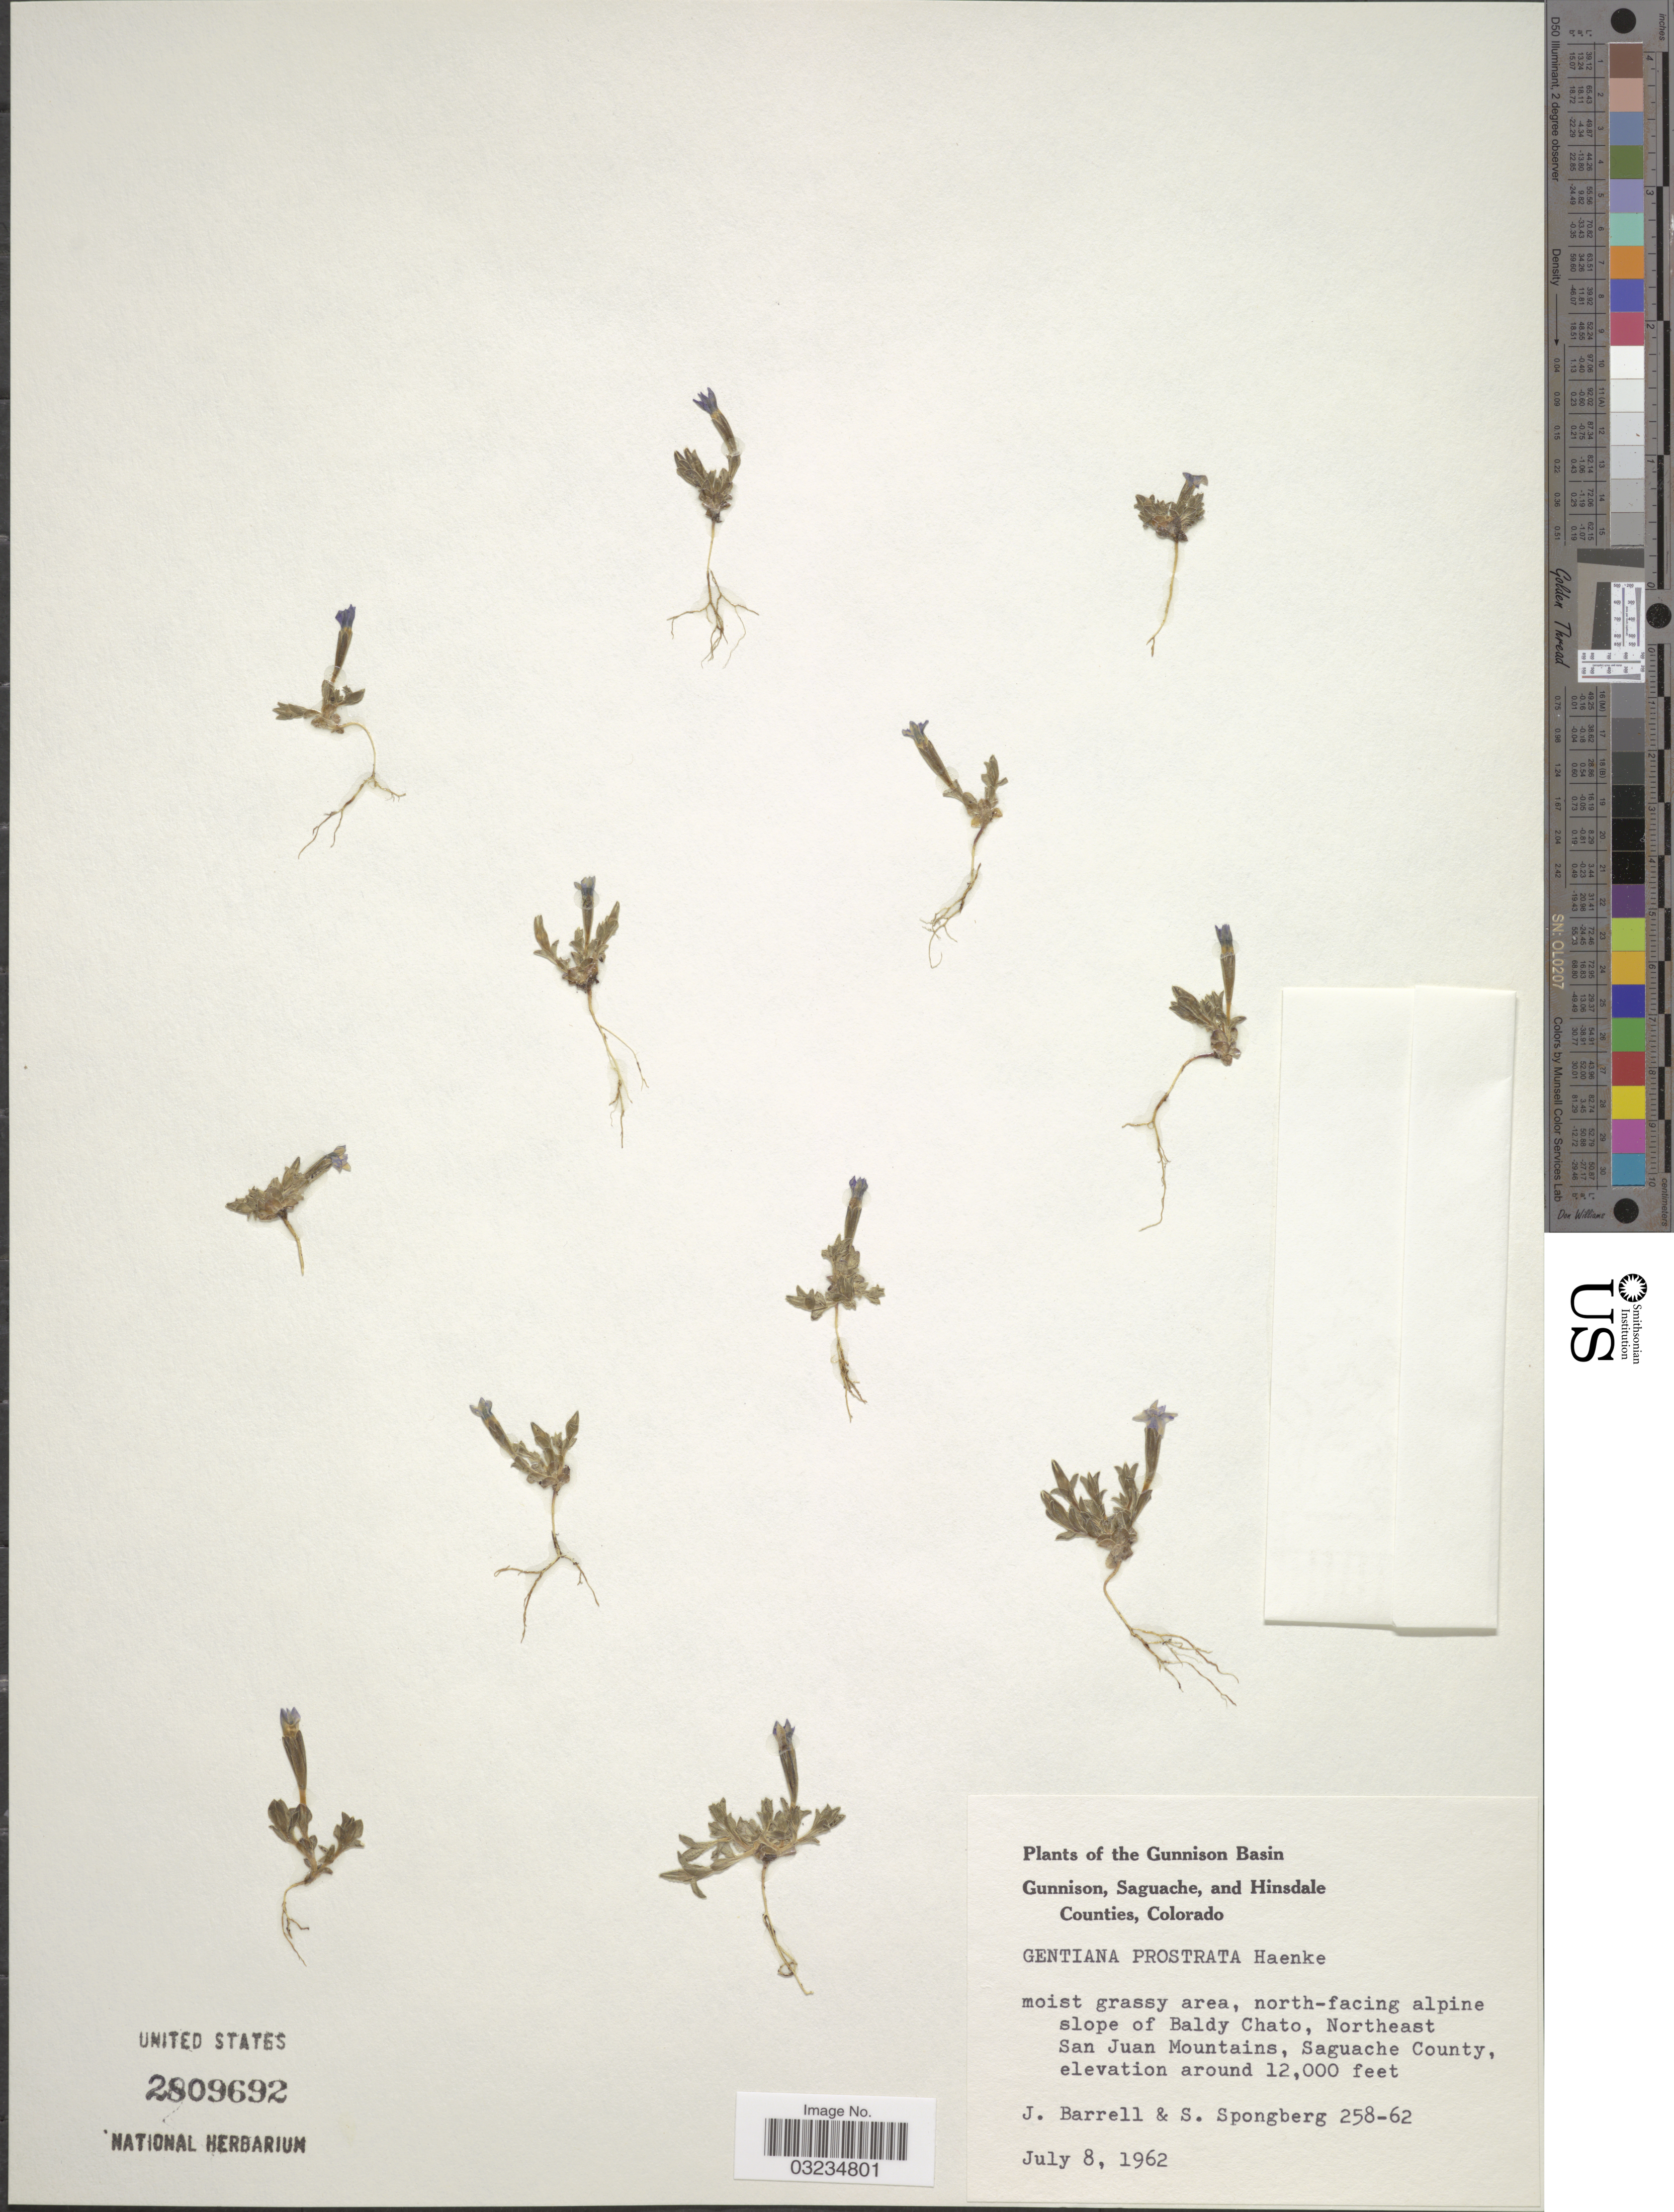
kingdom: Plantae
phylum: Tracheophyta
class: Magnoliopsida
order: Gentianales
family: Gentianaceae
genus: Gentiana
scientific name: Gentiana prostrata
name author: Haenke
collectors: J. Barrell & S. A.Spongberg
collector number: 258-62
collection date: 1962-07-08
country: United States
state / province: Colorado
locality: Gunnison Basin. Moist grassy area, north-facing alpine slope of Baldy Chato, Northeast San Juan Mountains, Saguache County.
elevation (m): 3658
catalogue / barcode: US 2809692